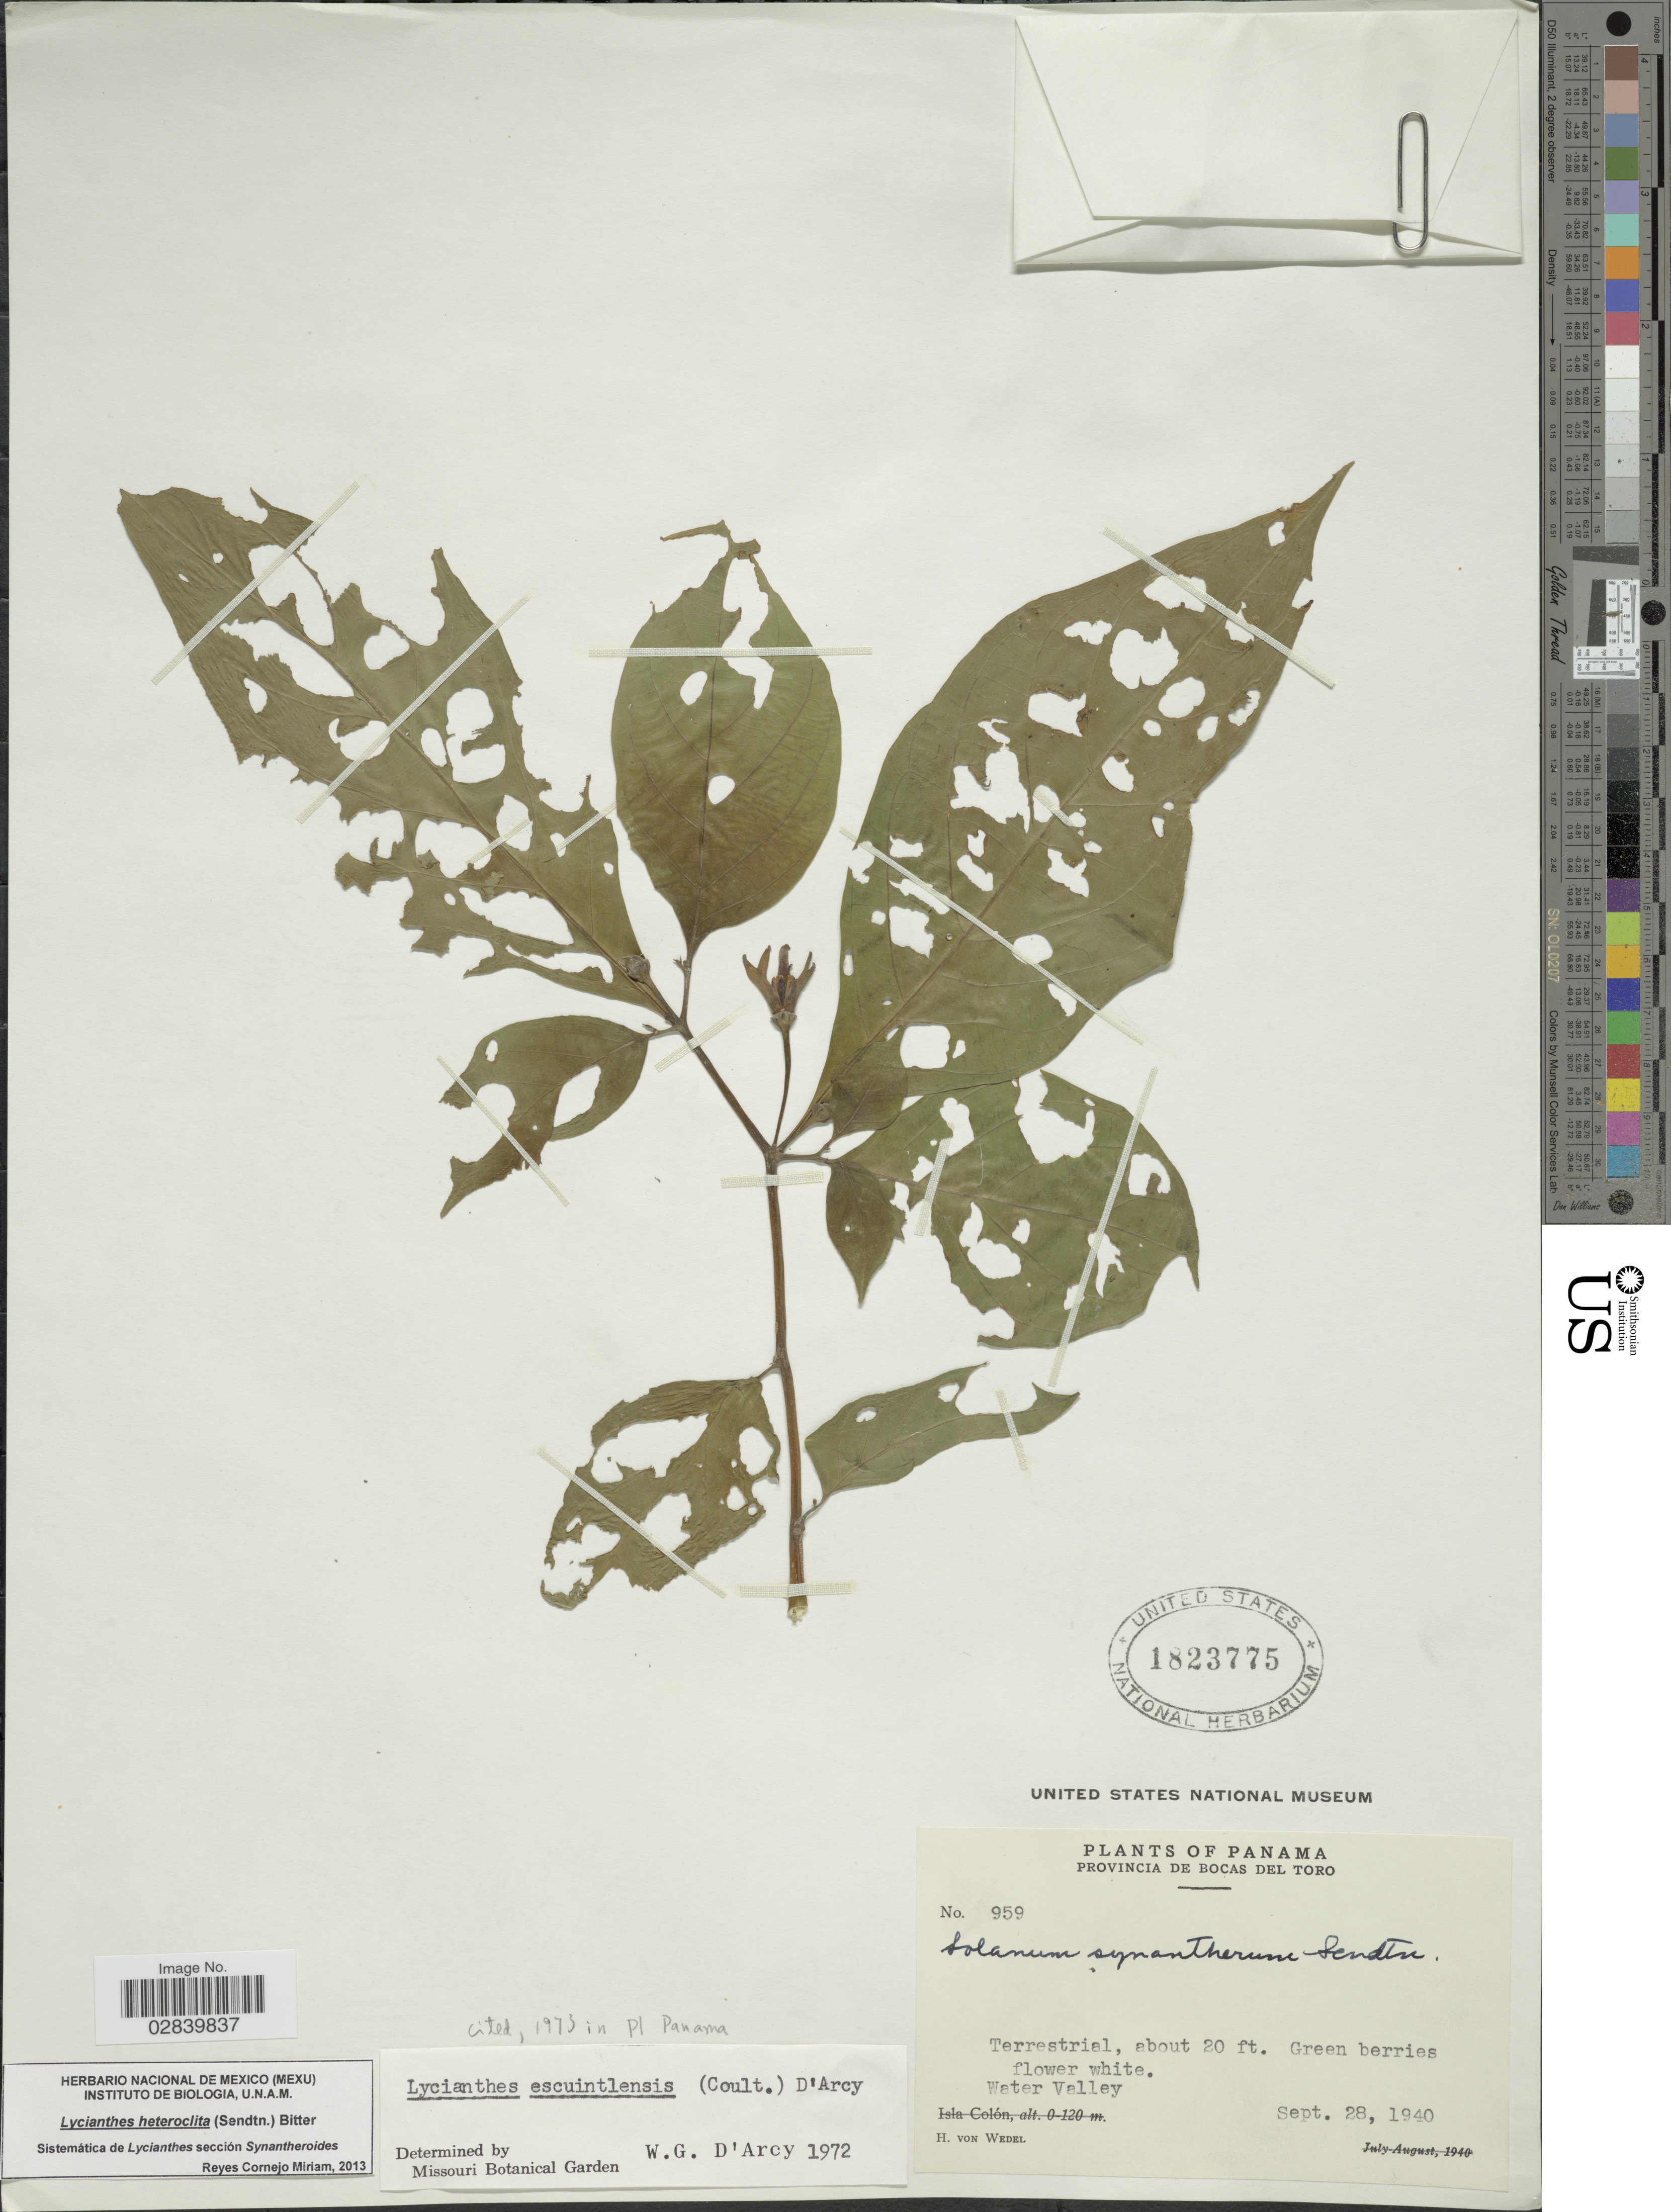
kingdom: Plantae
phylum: Tracheophyta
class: Magnoliopsida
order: Solanales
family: Solanaceae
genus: Lycianthes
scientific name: Lycianthes heteroclita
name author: (Sendtn.) Bitter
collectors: H. von Wedel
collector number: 959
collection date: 1940-09-28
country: Panama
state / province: Bocas del Toro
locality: Water Valley.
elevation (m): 6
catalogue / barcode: US 1823775